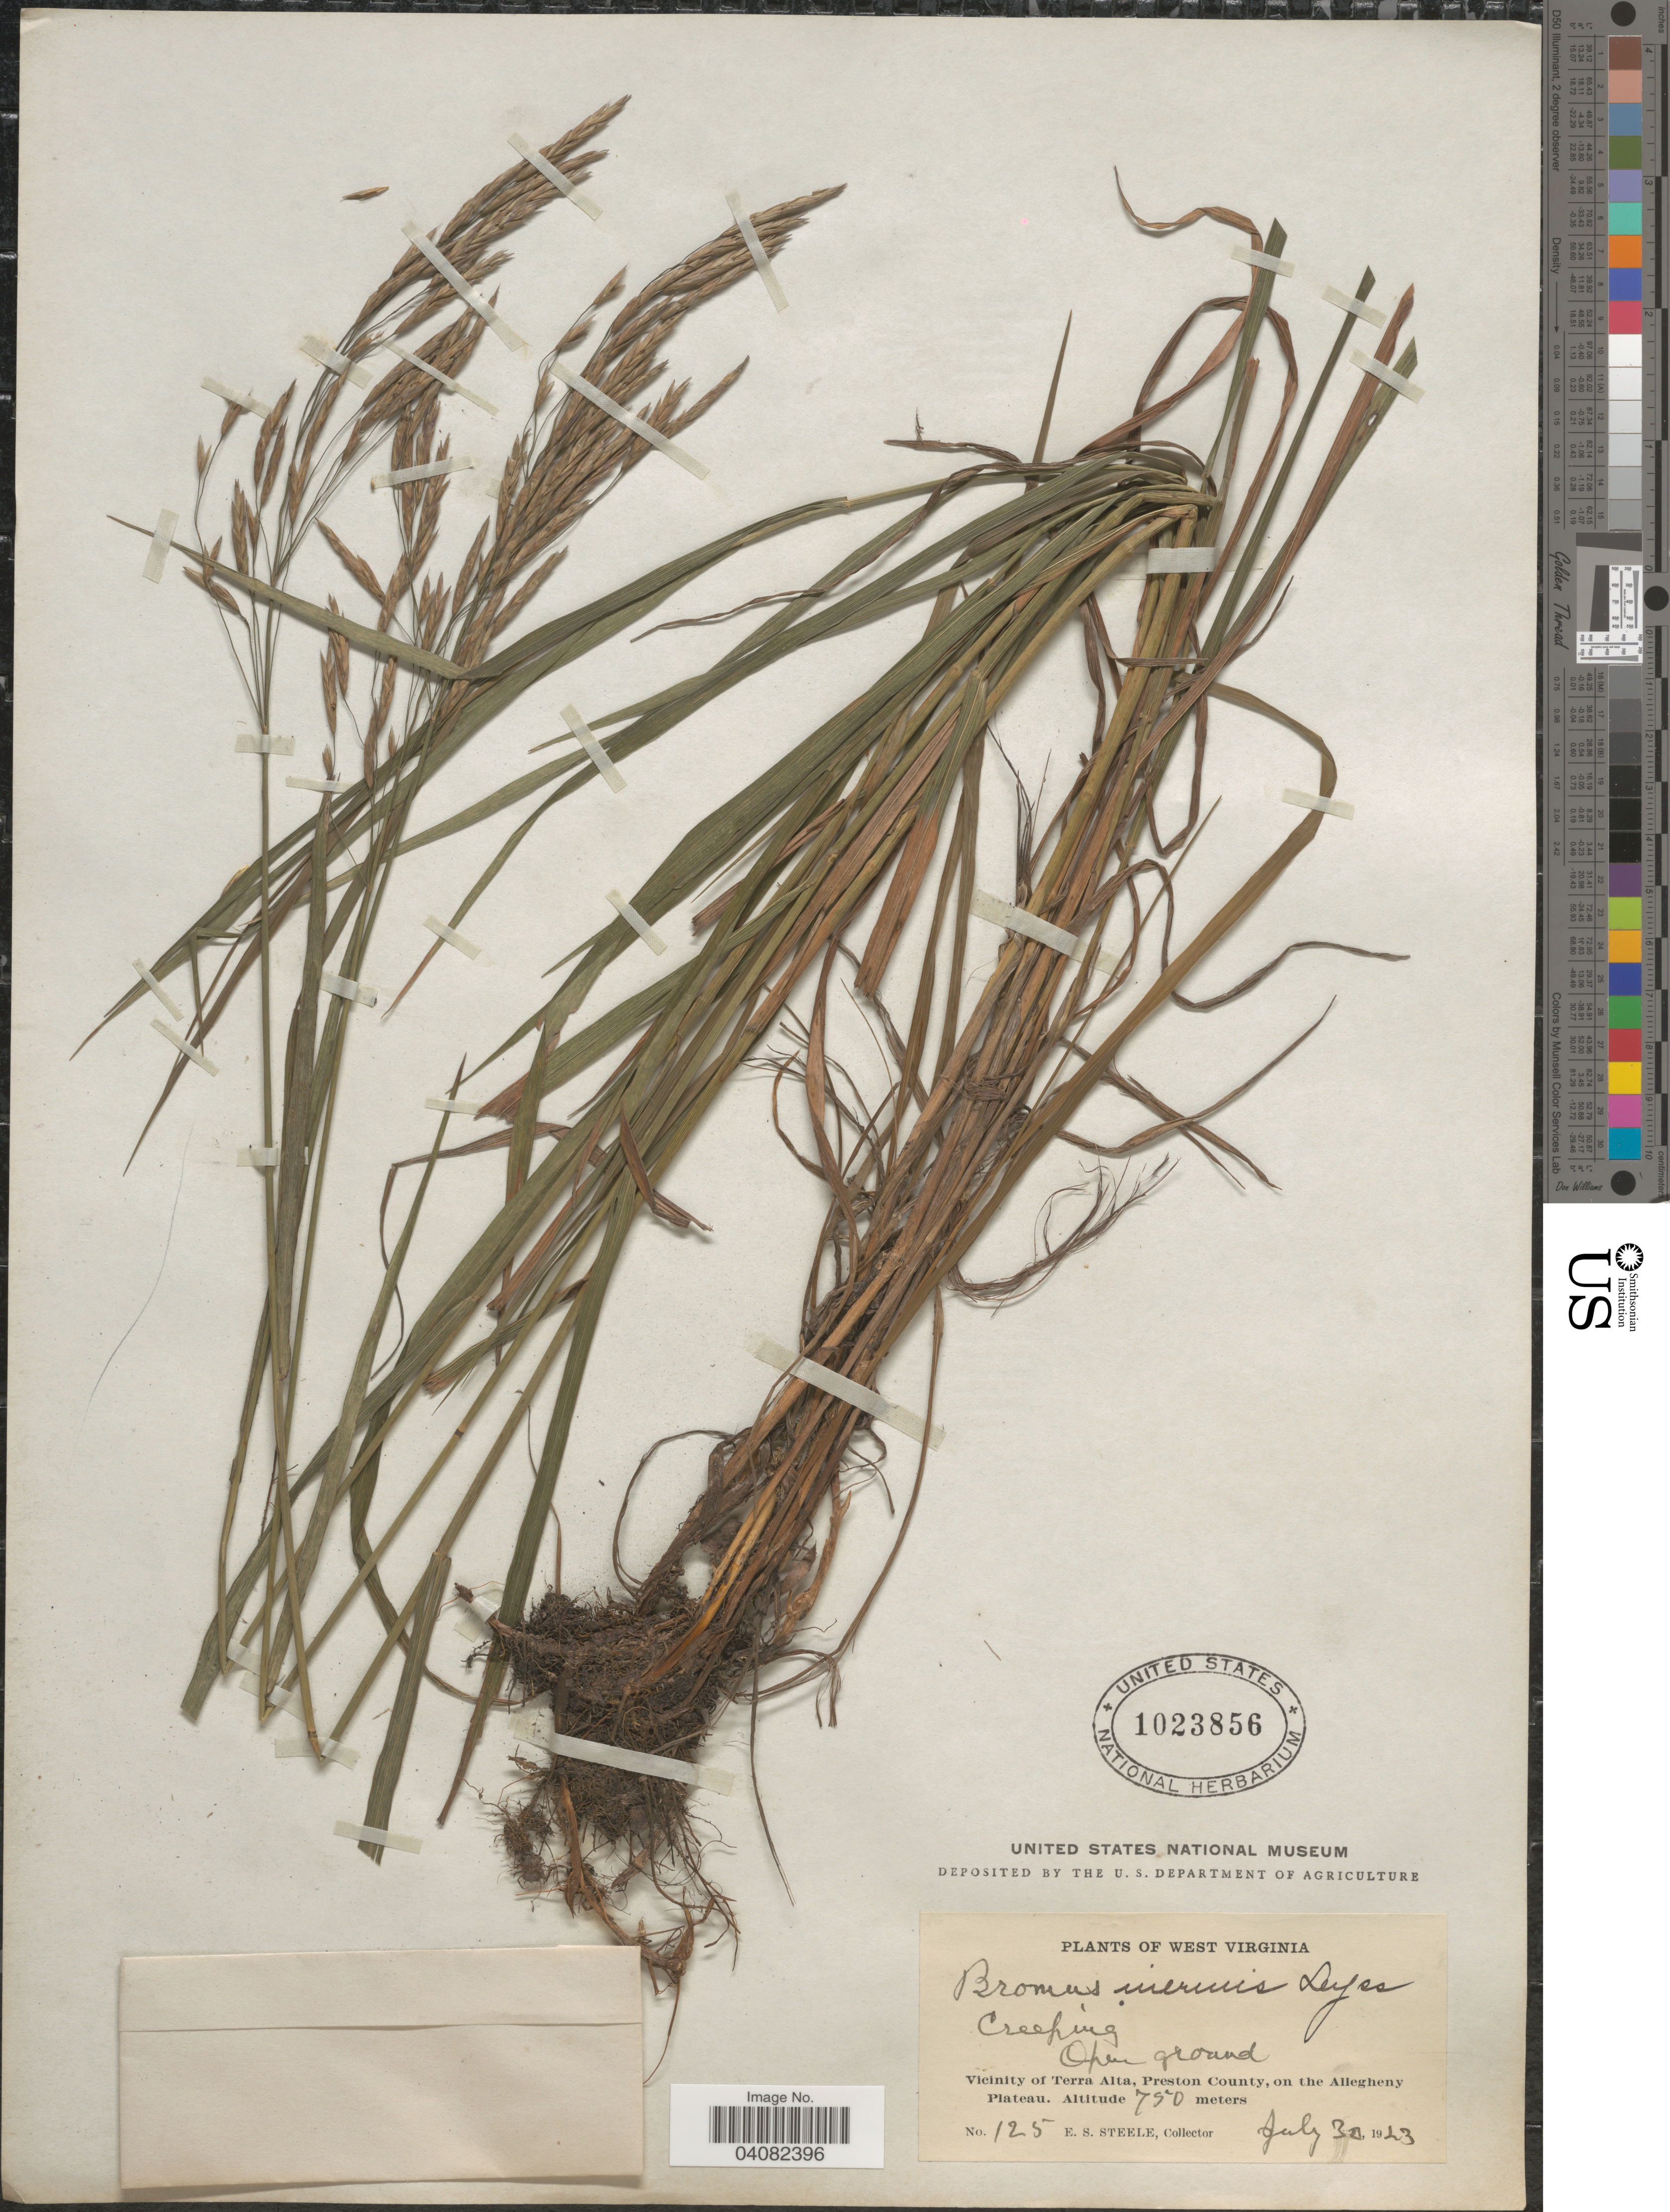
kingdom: Plantae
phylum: Tracheophyta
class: Liliopsida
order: Poales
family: Poaceae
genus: Bromus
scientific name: Bromus inermis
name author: Leyss.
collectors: E. Steele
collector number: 125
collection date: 1923-07-30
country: United States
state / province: West Virginia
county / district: Preston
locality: Vicinity of Terra Alta, Preston County, on the Allegheny Plateau.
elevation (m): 750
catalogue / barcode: US 1023856